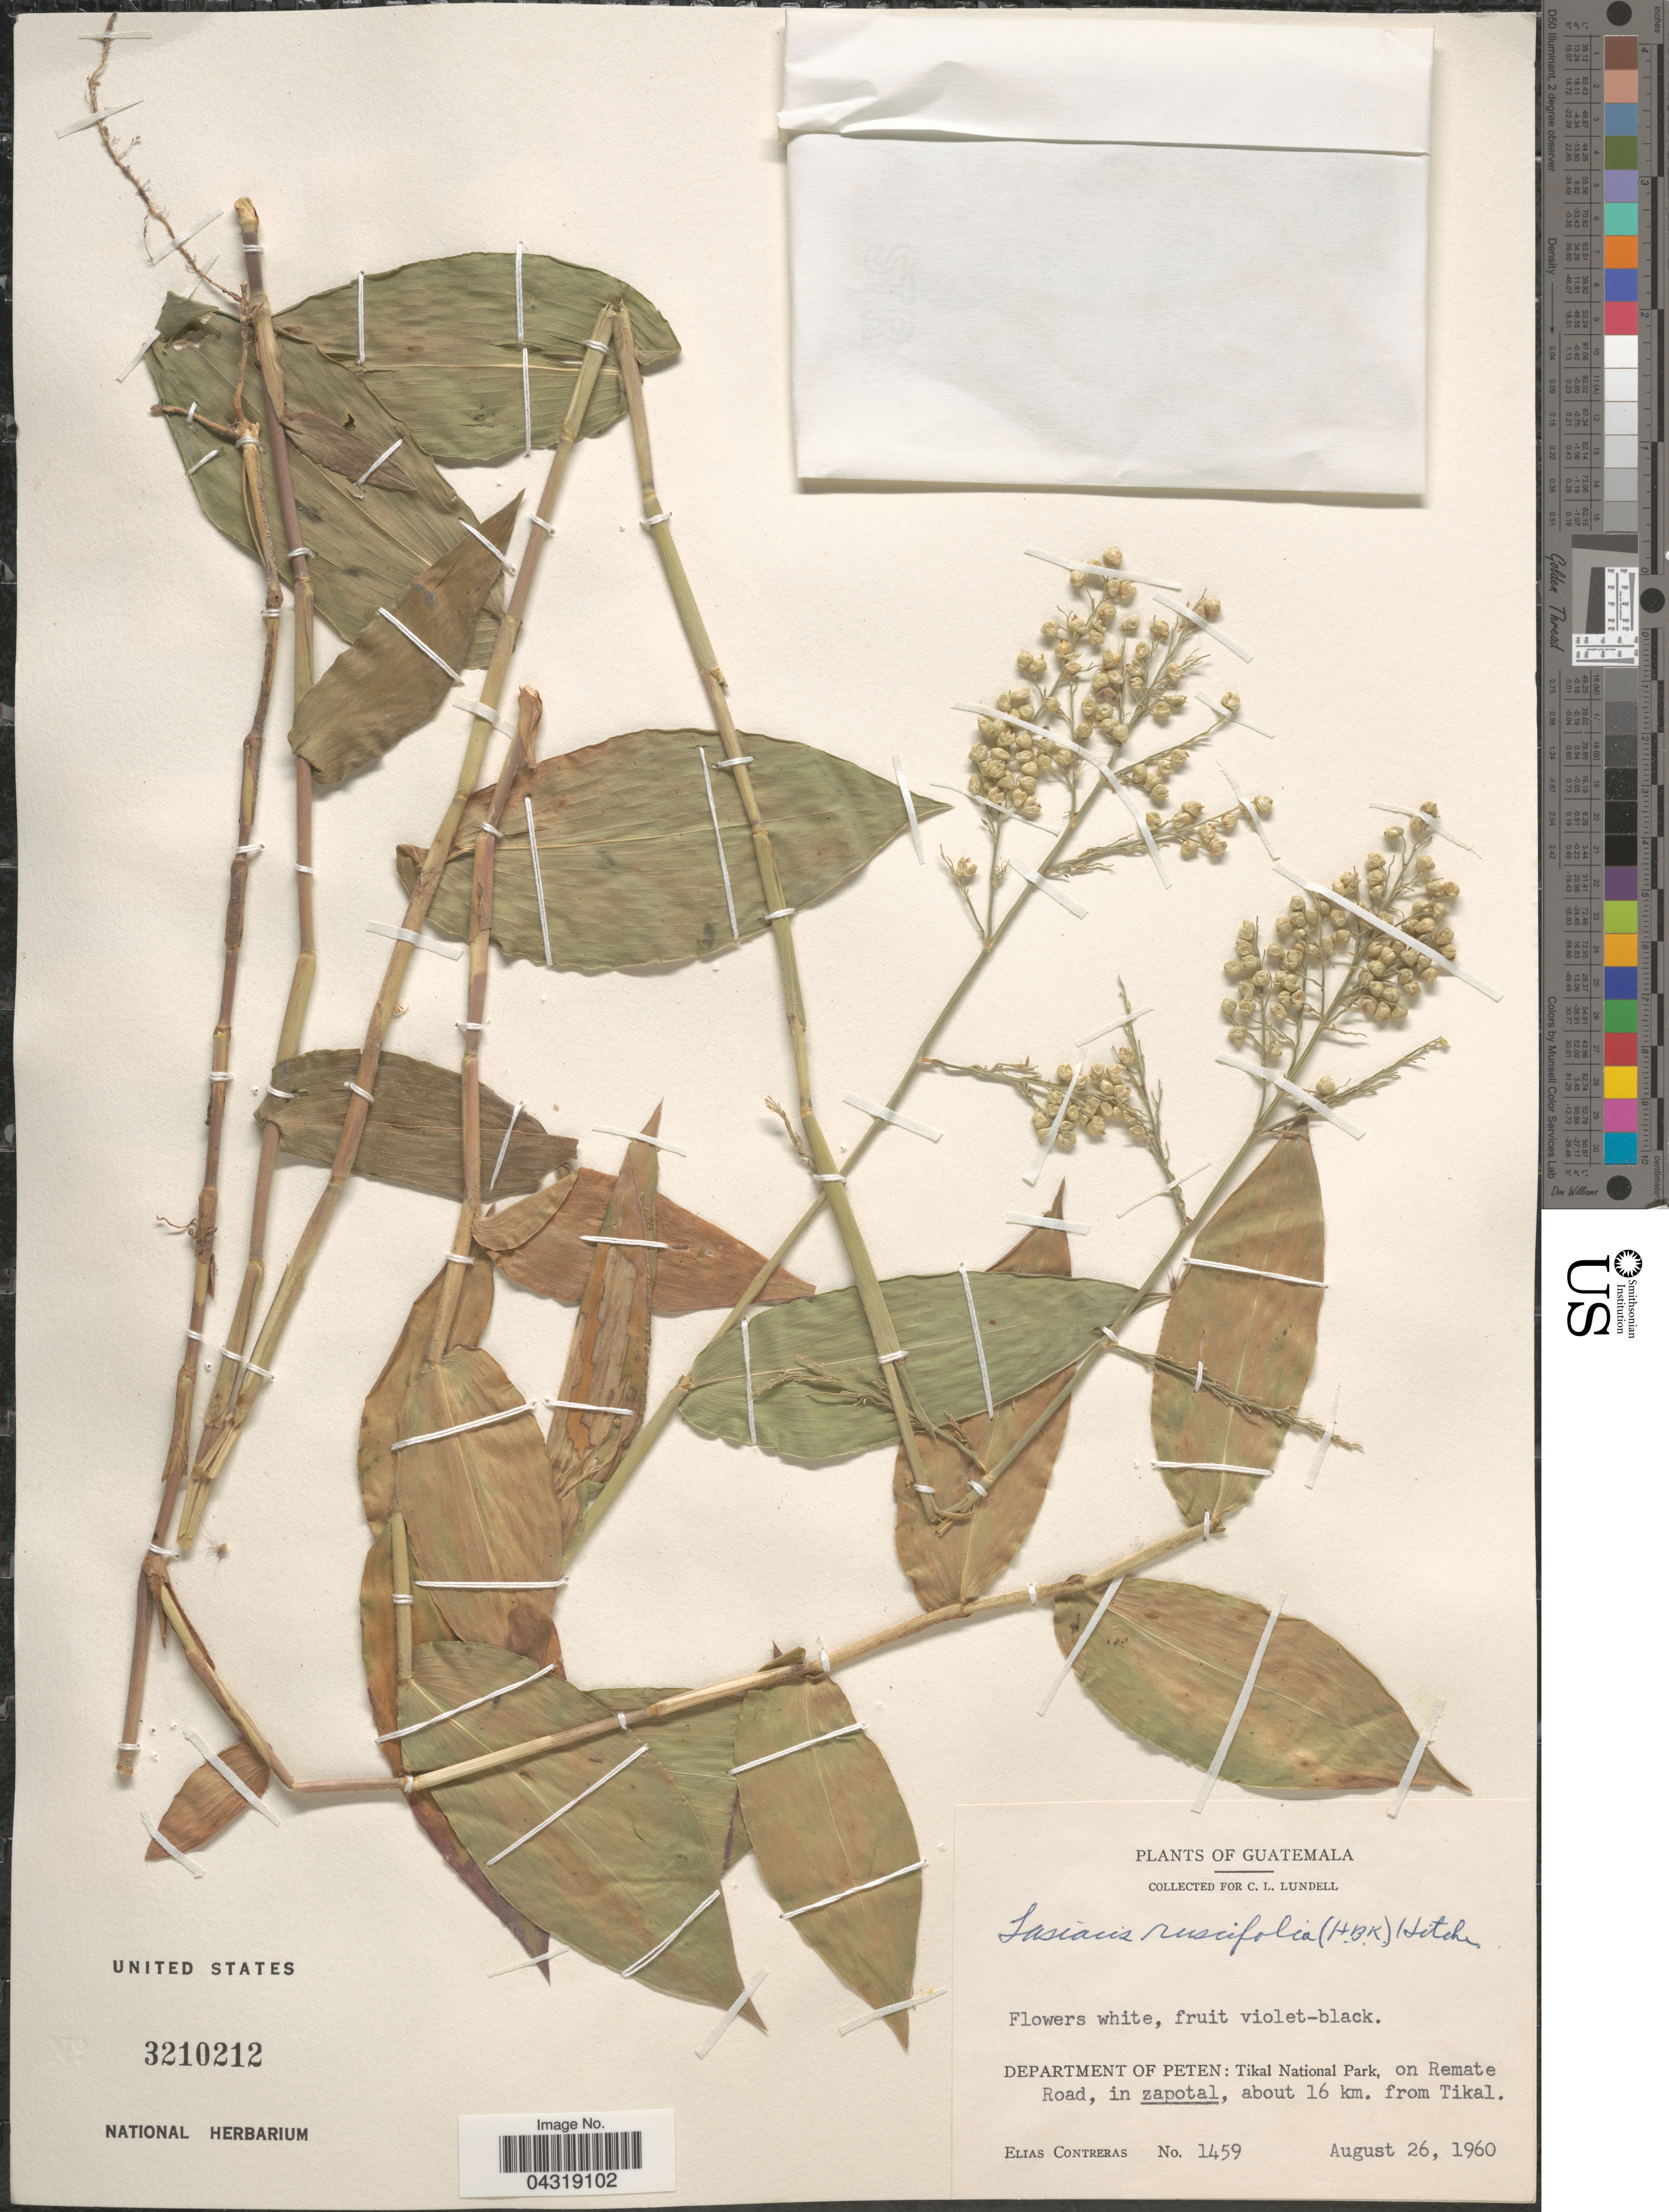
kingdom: Plantae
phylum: Tracheophyta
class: Liliopsida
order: Poales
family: Poaceae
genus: Lasiacis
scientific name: Lasiacis ruscifolia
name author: (Kunth) Hitchc.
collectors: E. Contreras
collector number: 1459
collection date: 1960-08-26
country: Guatemala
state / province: El Peten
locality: Department of Peten: Tikal National Park, on Remate Road, in zapotal, about 16 km. from Tikal.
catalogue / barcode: US 3210212